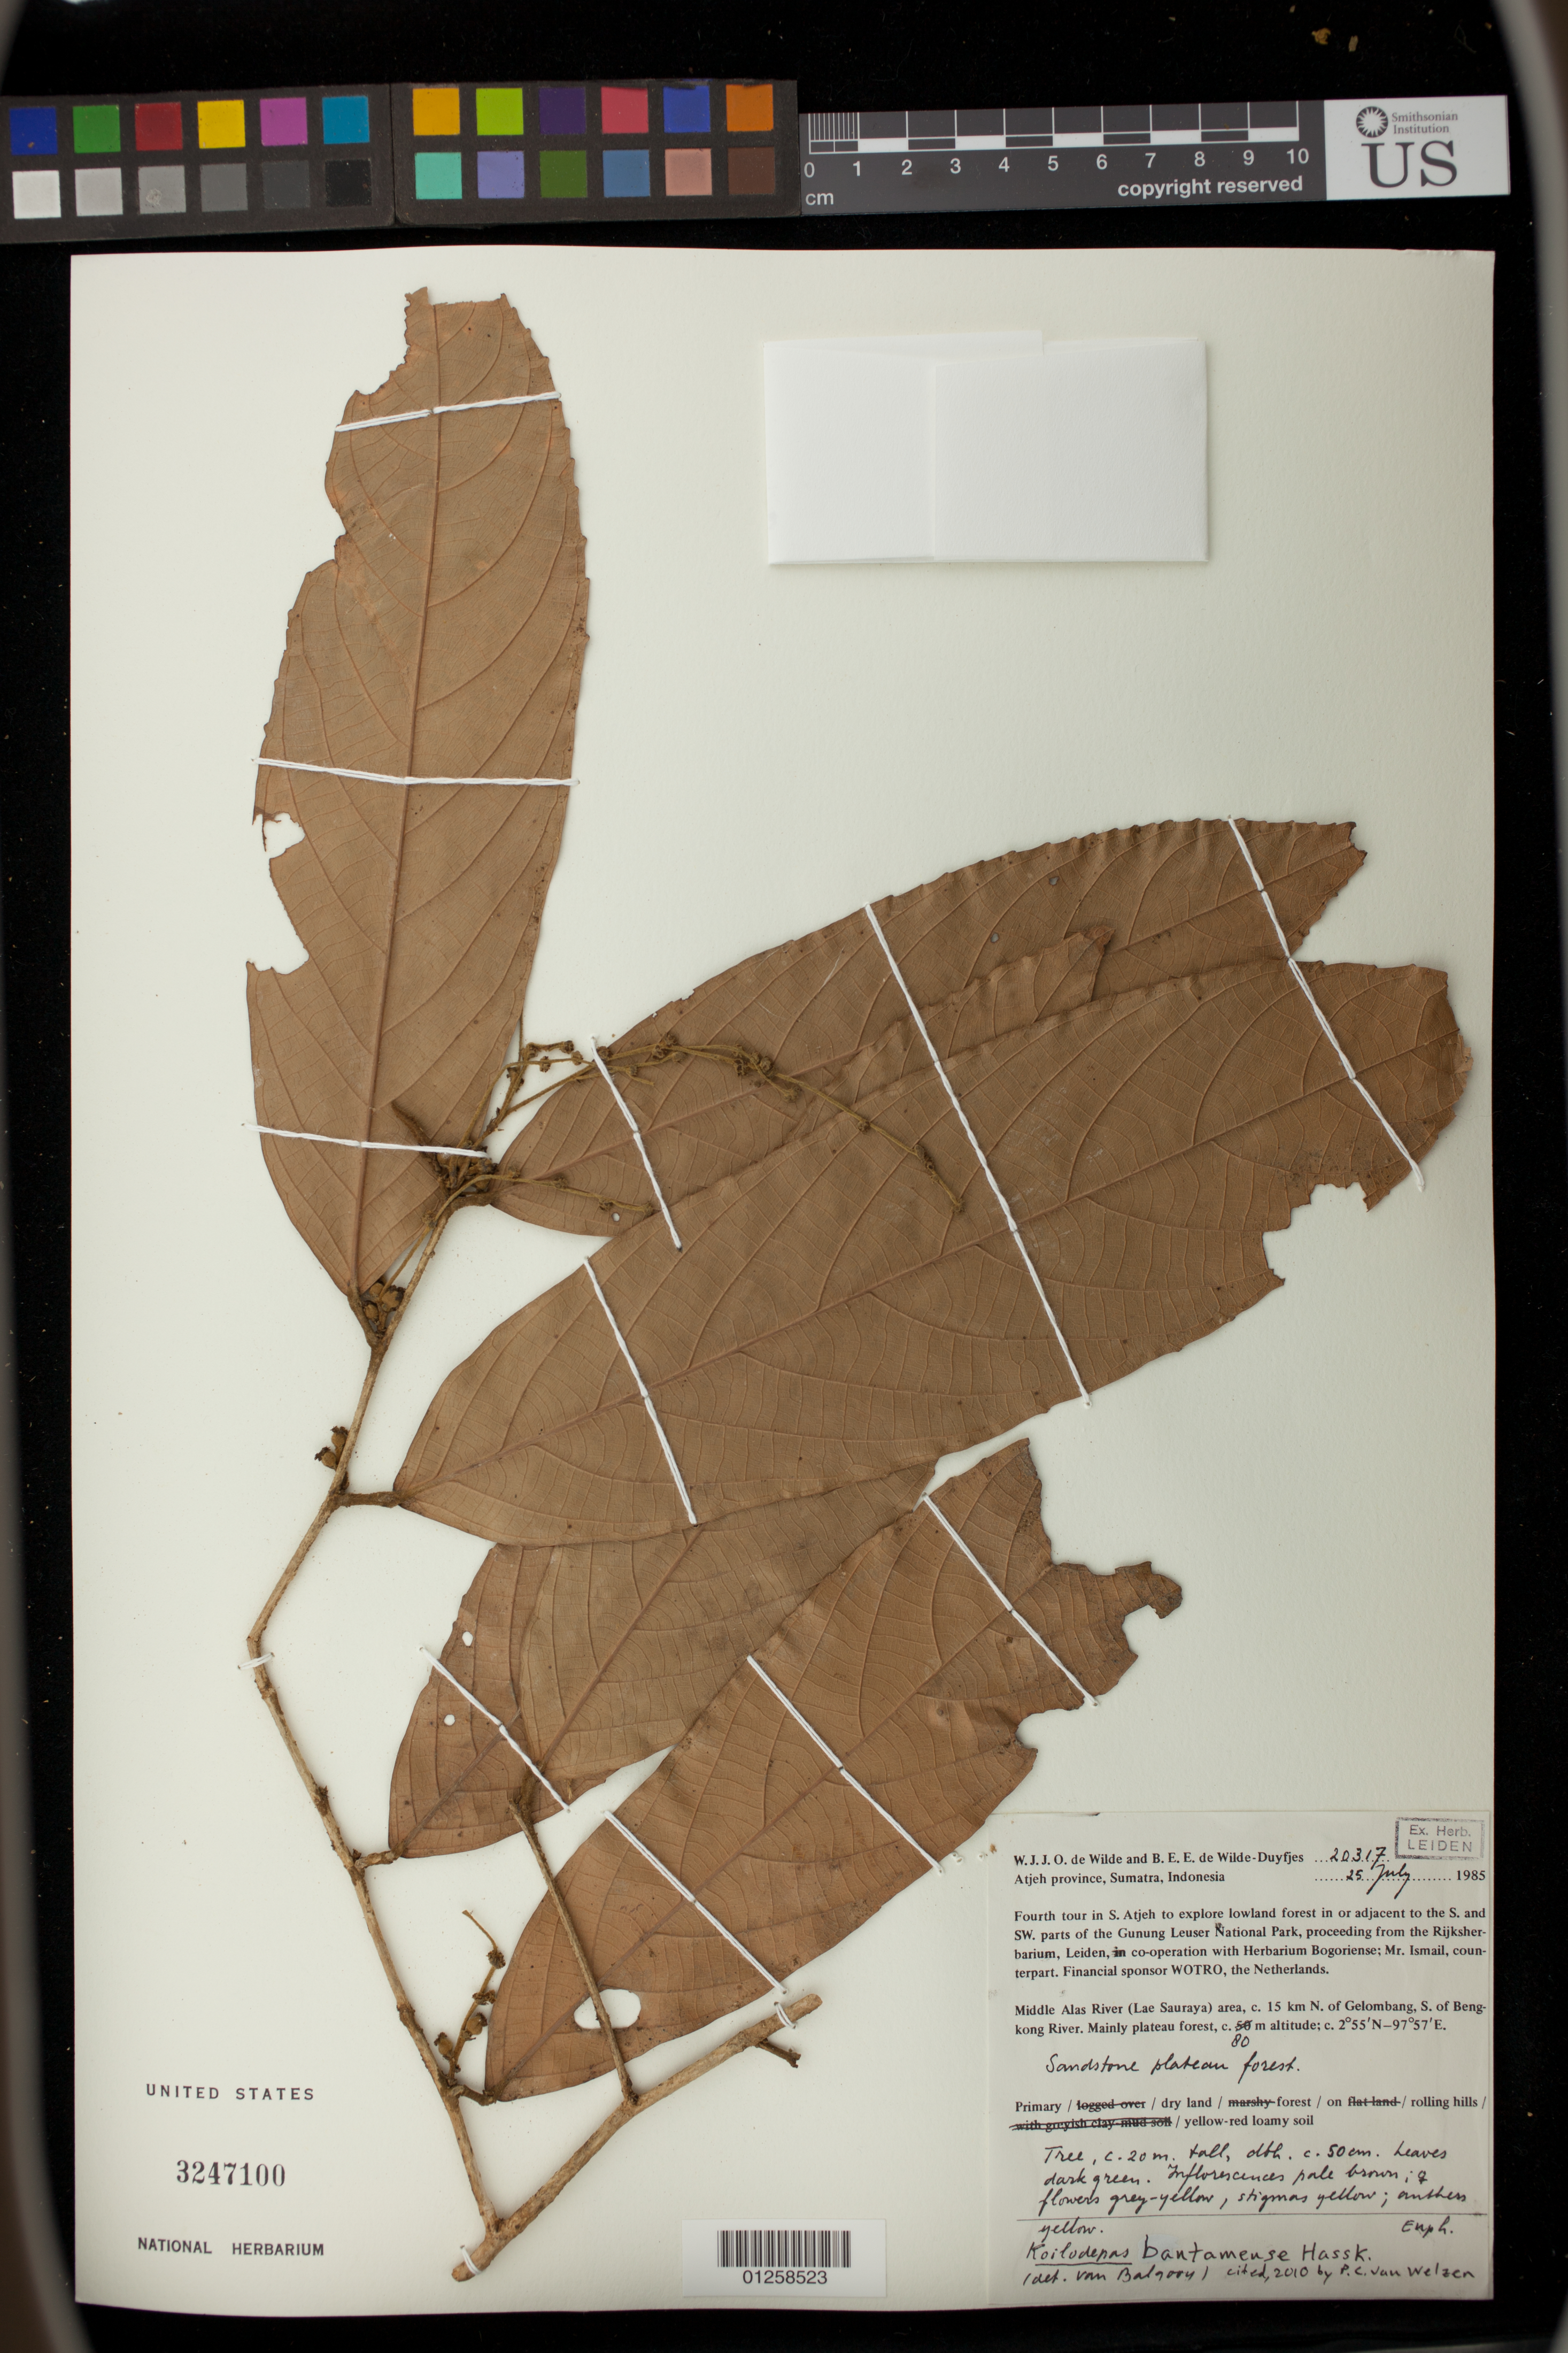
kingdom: Plantae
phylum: Tracheophyta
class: Magnoliopsida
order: Malpighiales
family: Euphorbiaceae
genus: Koilodepas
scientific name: Koilodepas bantamense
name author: Hassk.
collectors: W. J. de Wilde & B. E. de Wilde-Duyfjes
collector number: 20317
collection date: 1985-07-25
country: Indonesia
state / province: Sumatra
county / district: Aceh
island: Sumatra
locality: Sumatra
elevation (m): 50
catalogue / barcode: US 3247100